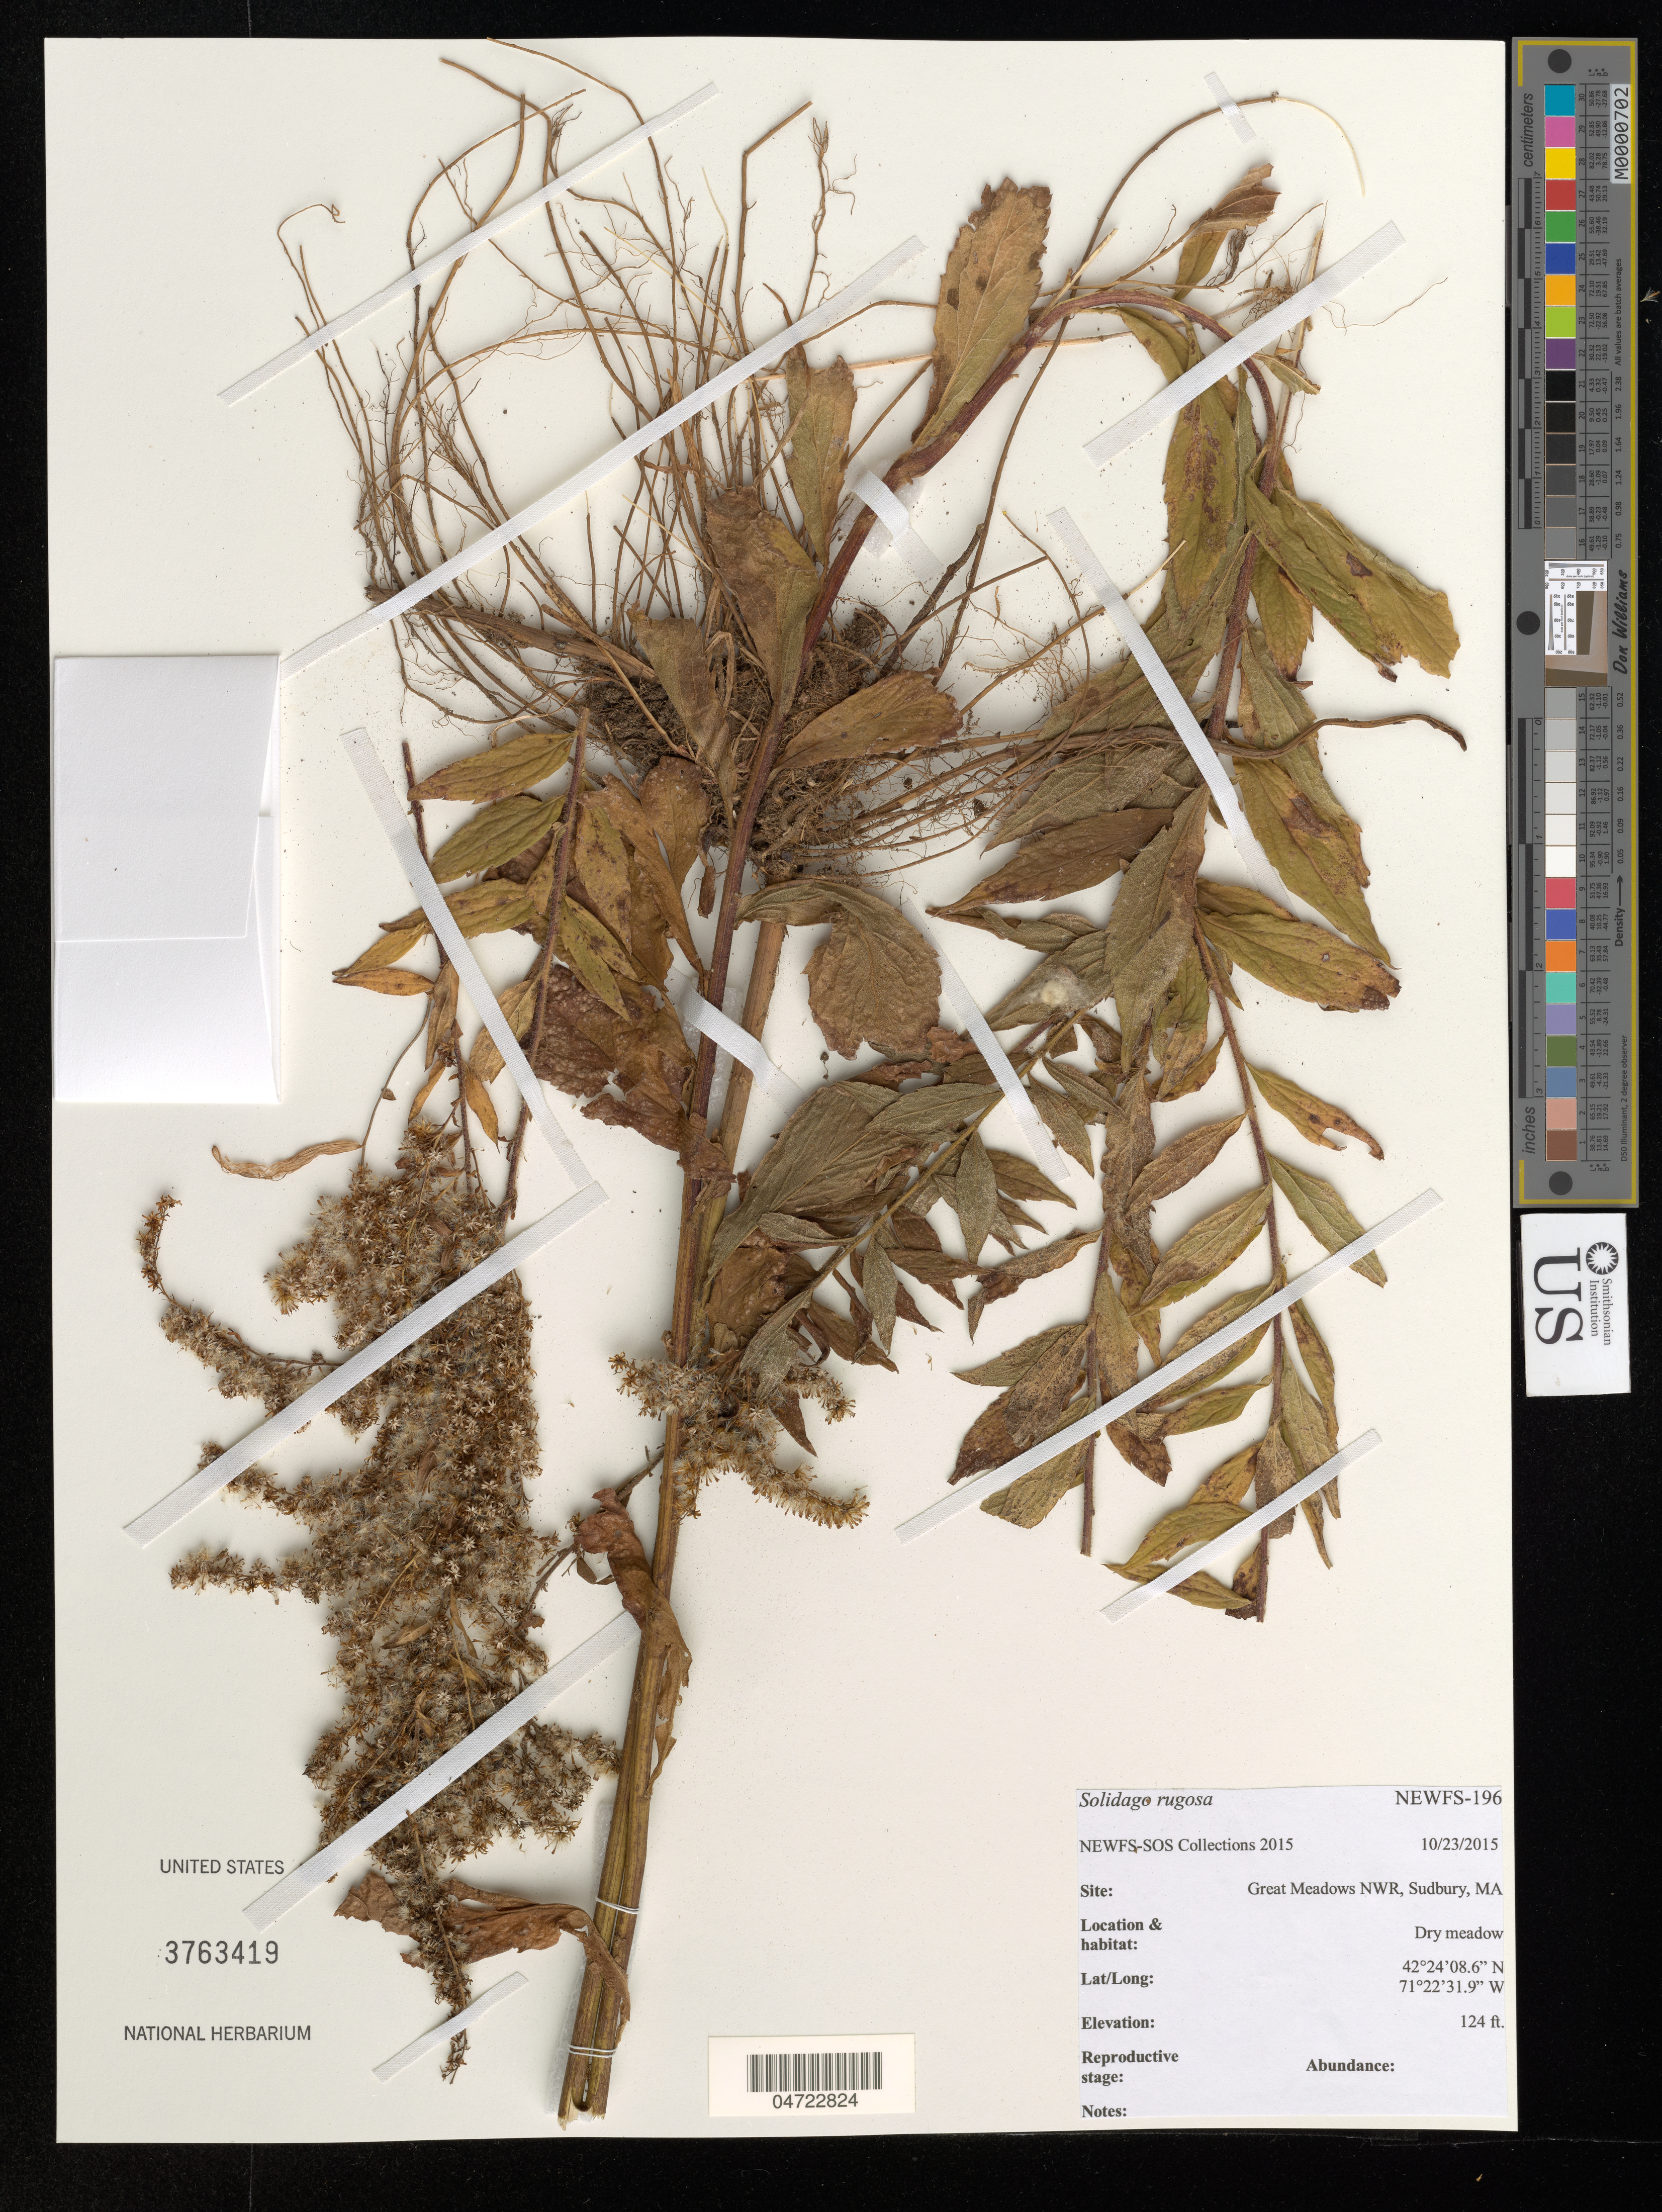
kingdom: Plantae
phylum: Tracheophyta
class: Magnoliopsida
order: Asterales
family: Asteraceae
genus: Solidago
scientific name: Solidago rugosa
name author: Mill.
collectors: NEWFS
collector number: NEWFS-196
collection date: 2015-10-23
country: United States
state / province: Massachusetts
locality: Great Meadows NWR, Sudbury.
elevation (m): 38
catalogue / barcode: US 3763419